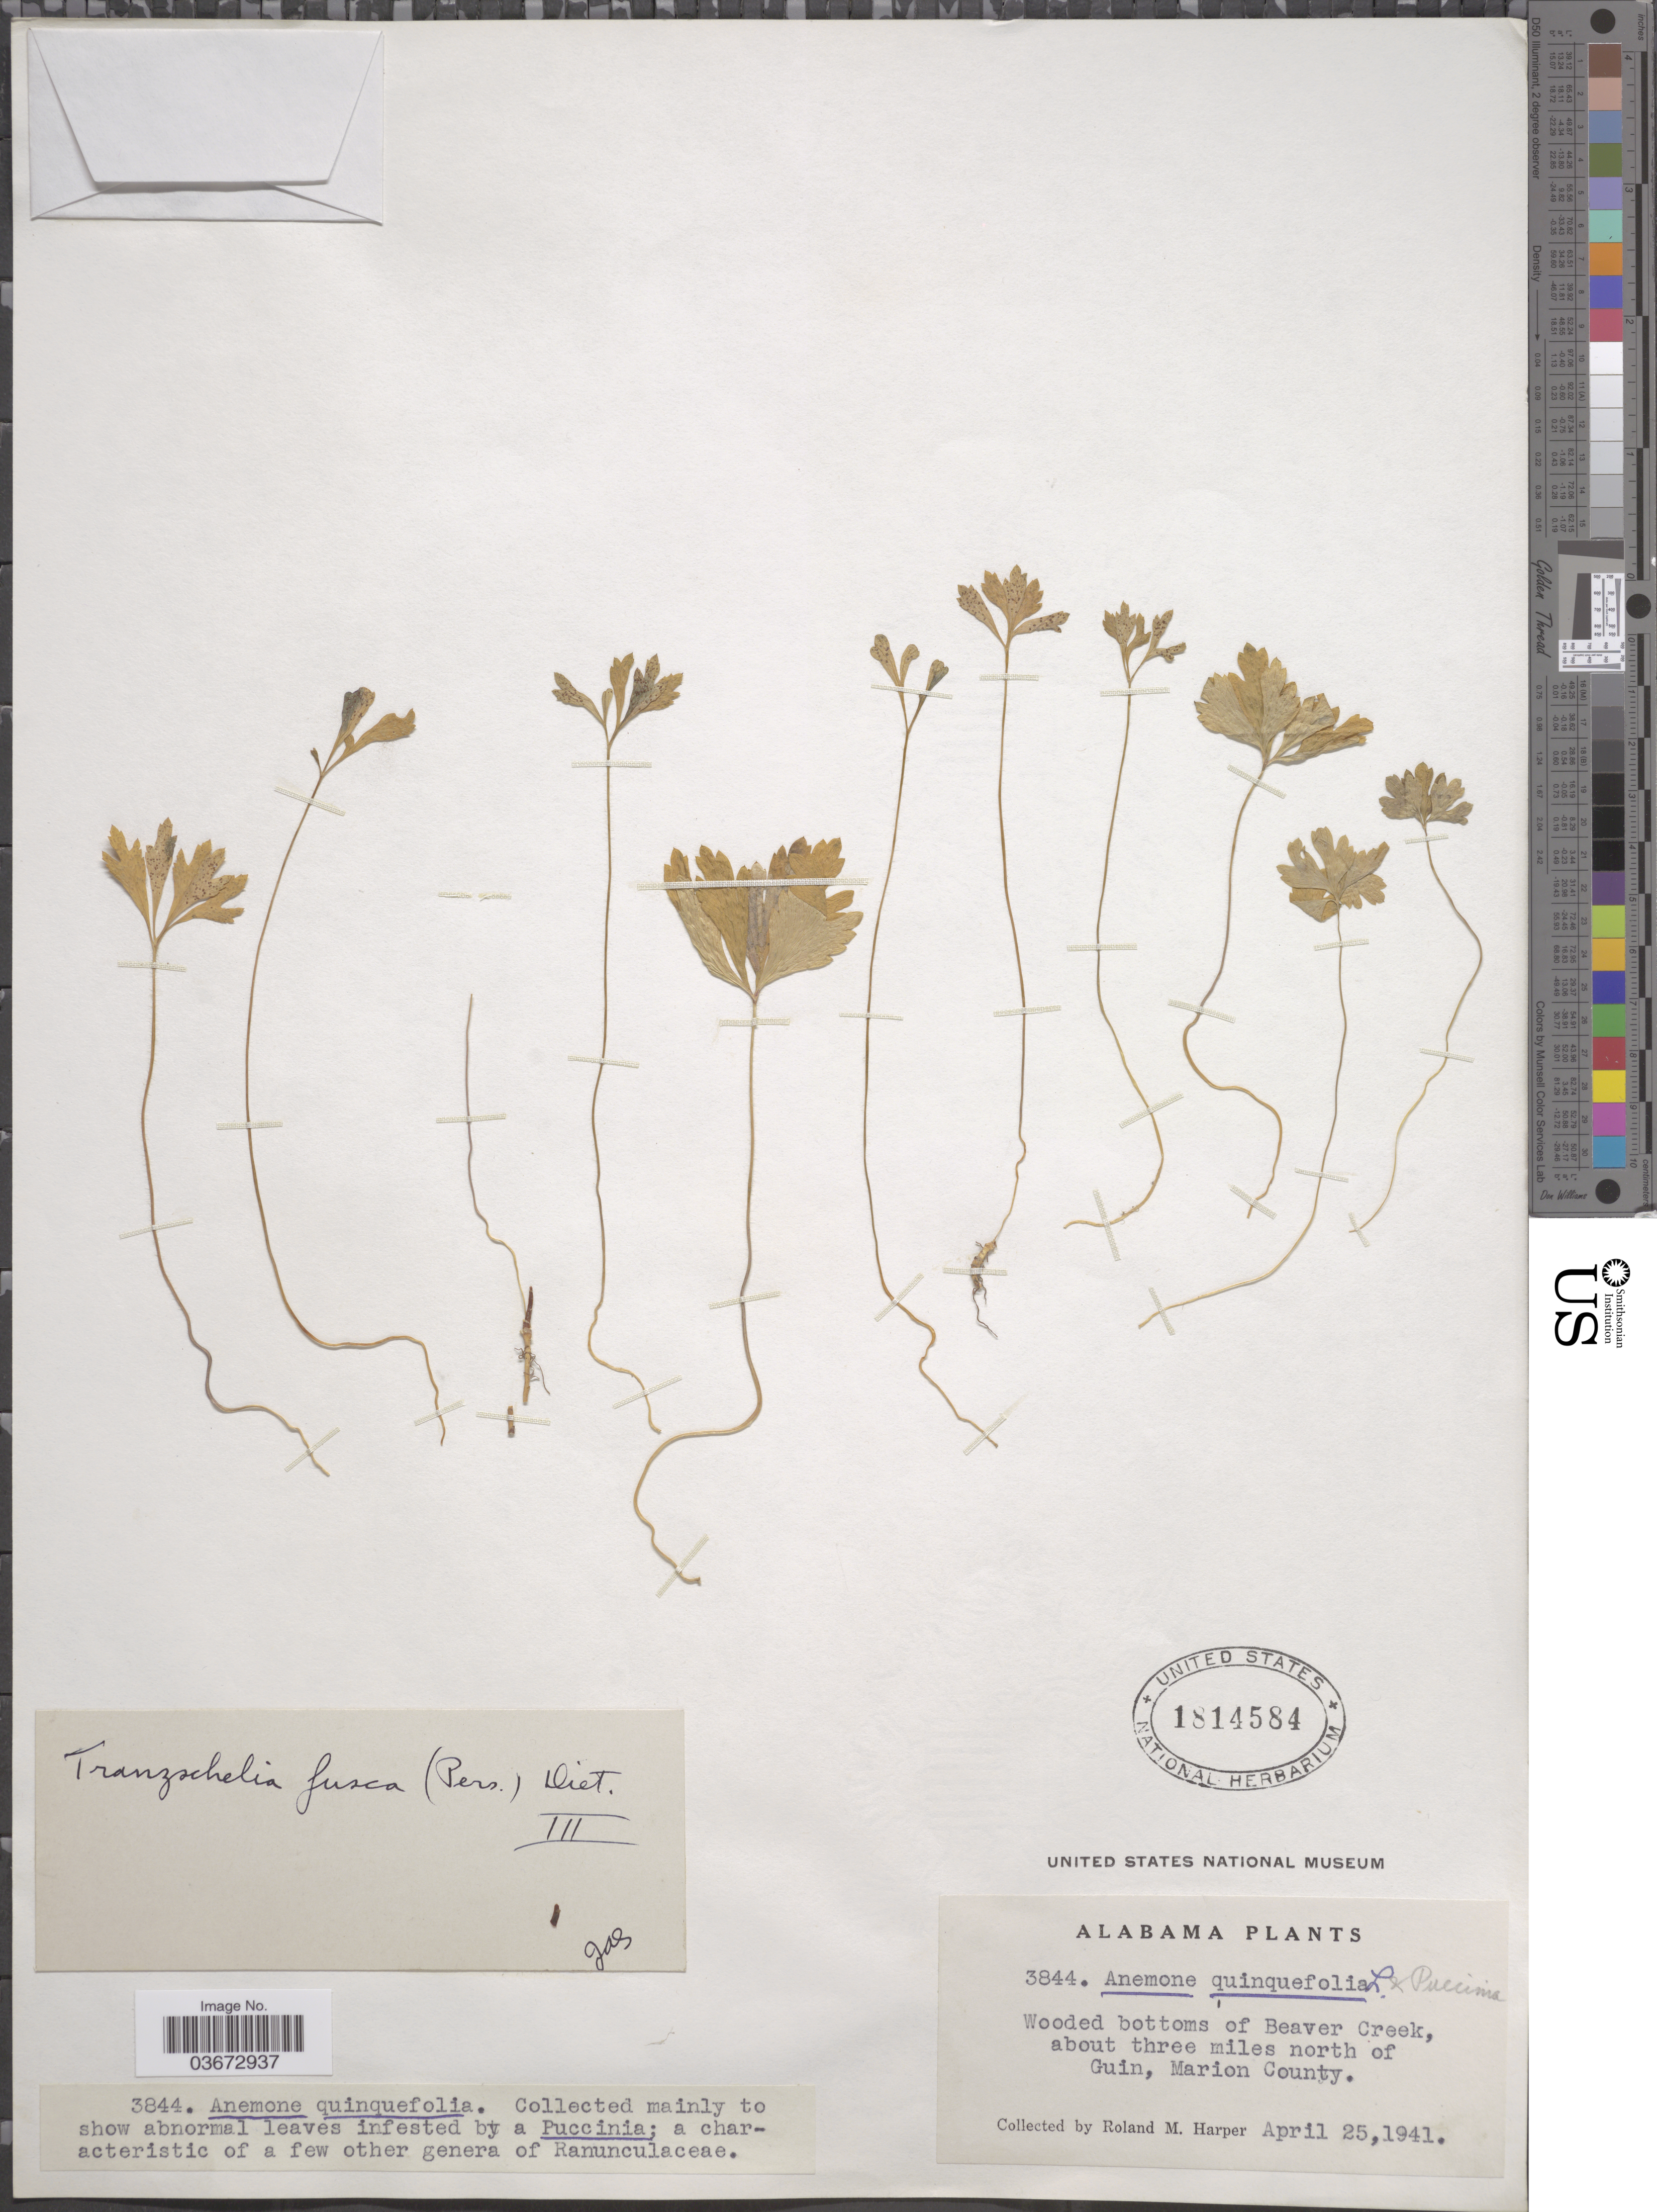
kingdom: Plantae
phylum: Tracheophyta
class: Magnoliopsida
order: Ranunculales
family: Ranunculaceae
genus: Anemone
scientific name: Anemone quinquefolia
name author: L.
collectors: R. Harper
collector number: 3844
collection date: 1941-04-25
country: United States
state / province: Alabama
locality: Wooded bottoms of Beaver Creek, about three miles north of Guin, Marion County.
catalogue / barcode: US 1814584